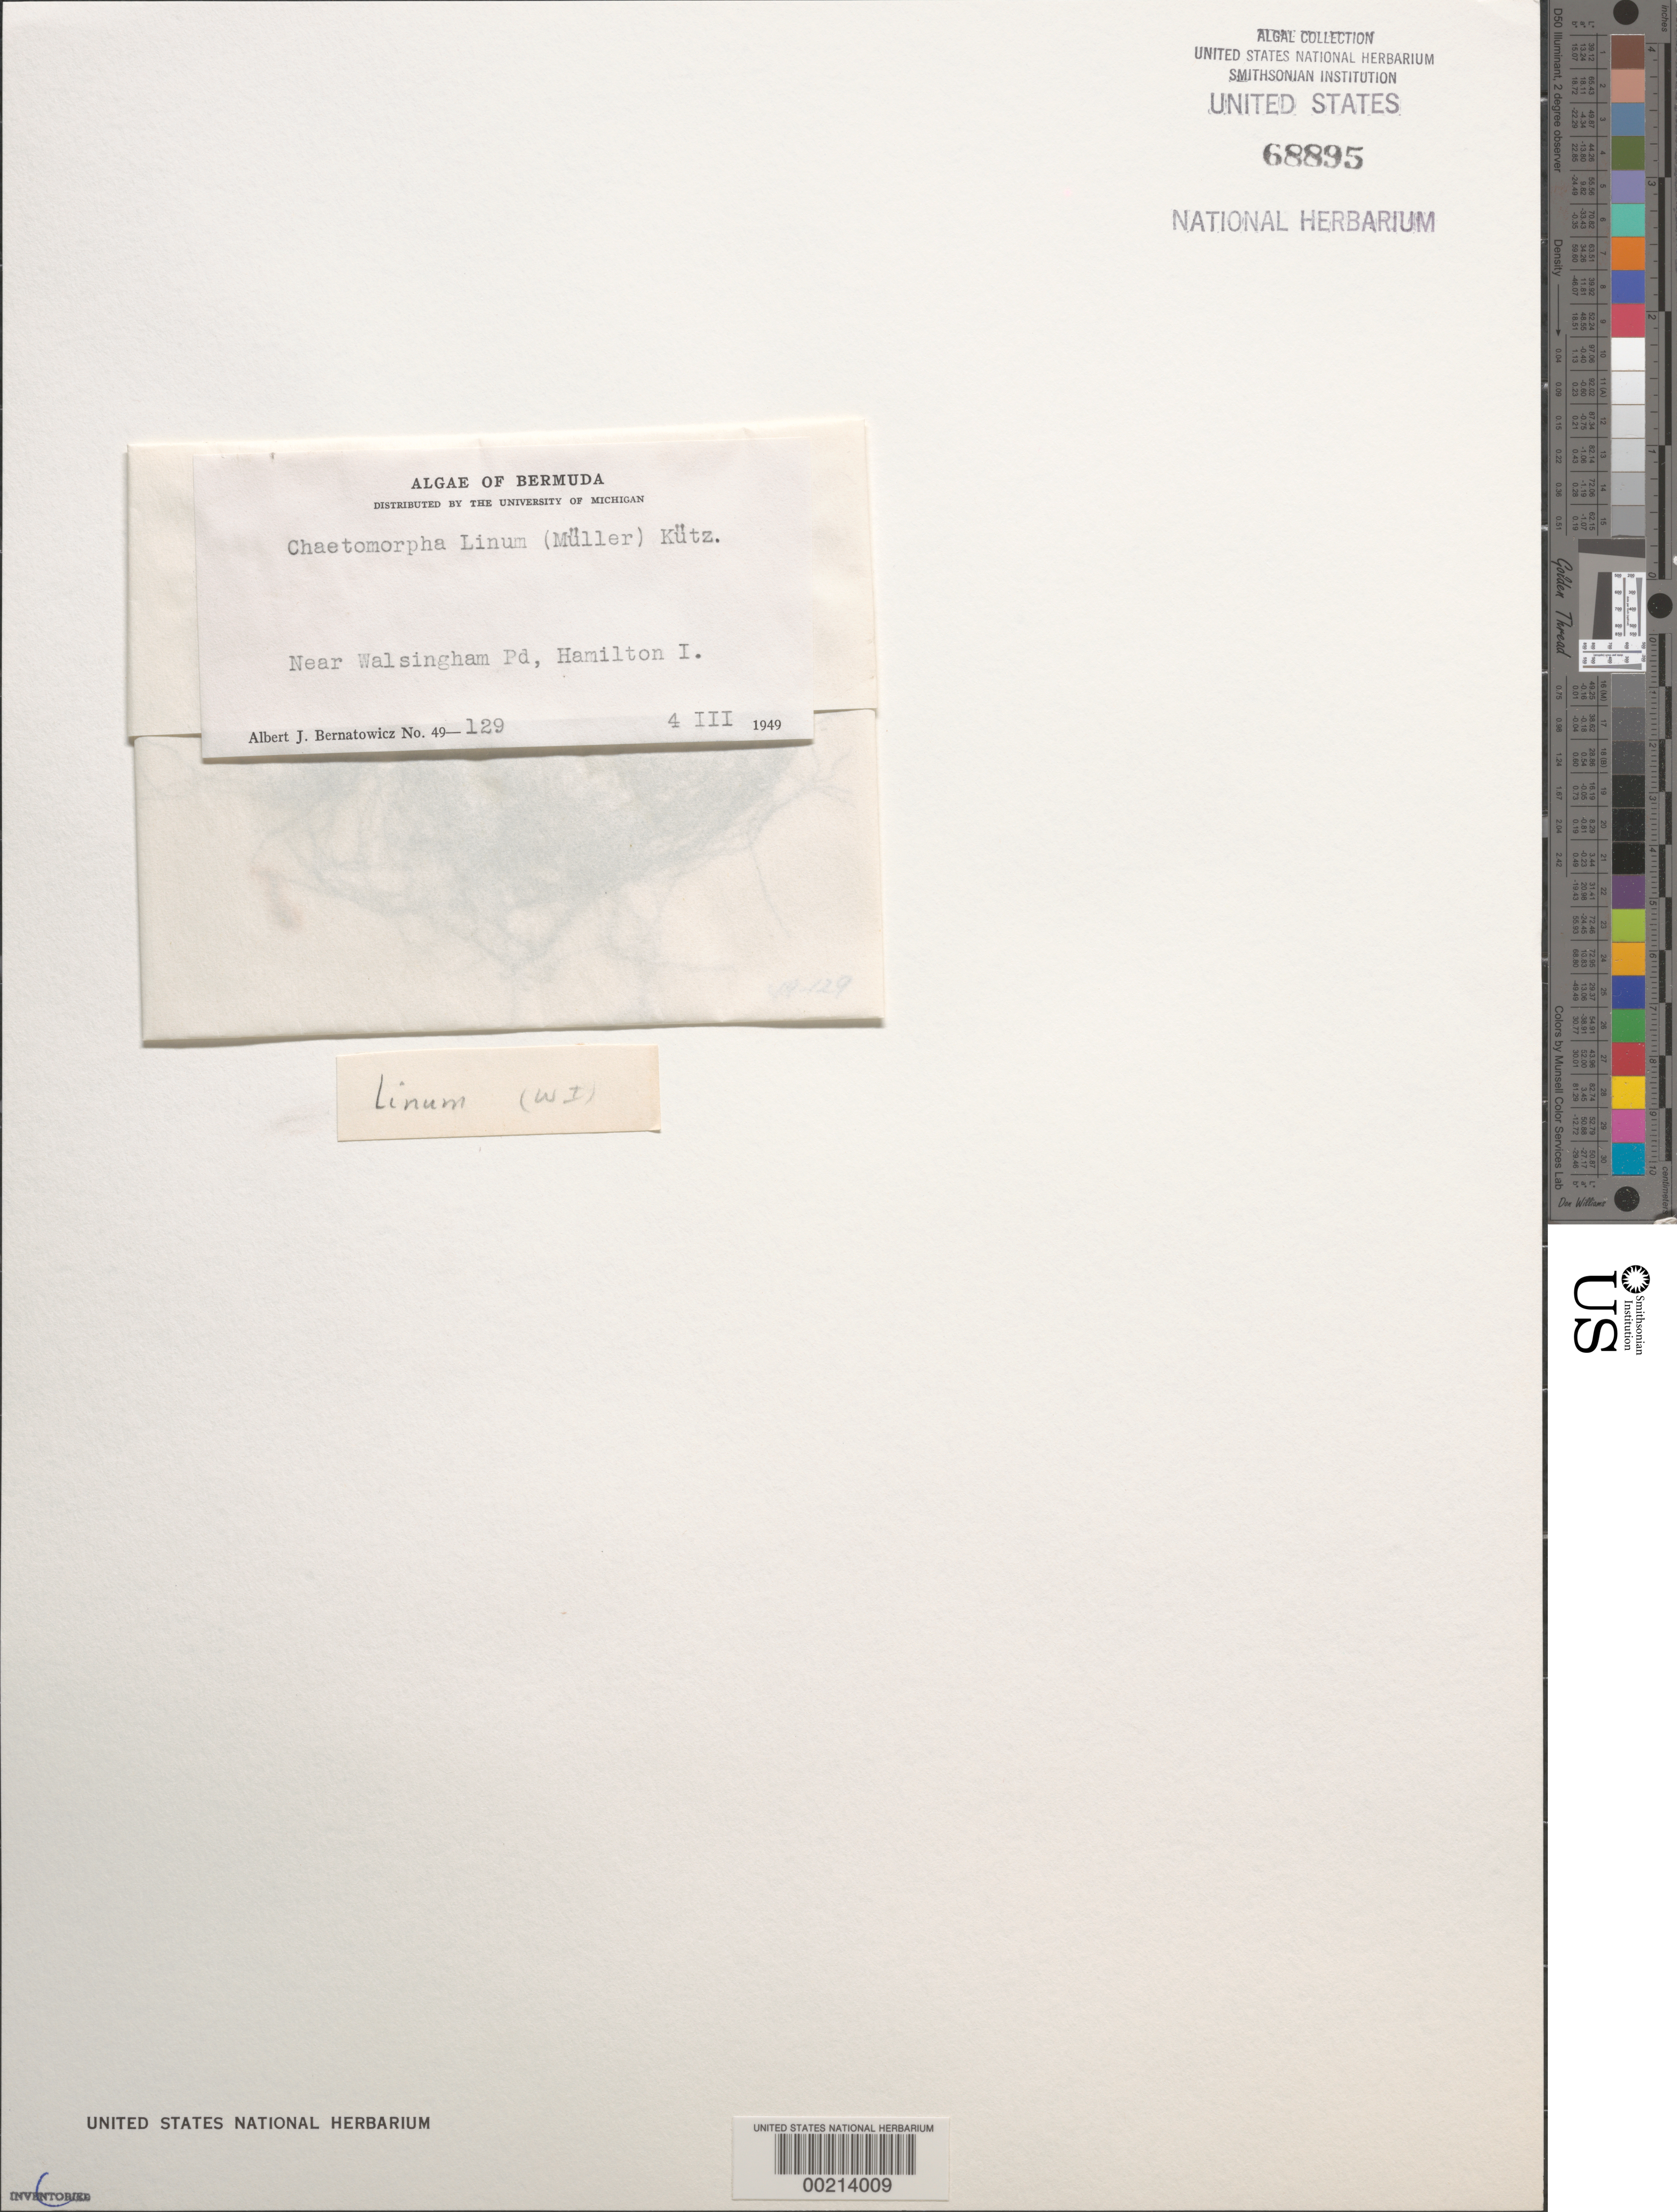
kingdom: Plantae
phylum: Chlorophyta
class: Ulvophyceae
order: Cladophorales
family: Cladophoraceae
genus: Chaetomorpha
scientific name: Chaetomorpha linum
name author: (O.F. Muell.) Kütz.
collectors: A. Bernatowicz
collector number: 49-129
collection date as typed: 04 Mar 1949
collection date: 1949-03-04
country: Bermuda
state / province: Hamilton Parish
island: Bermuda Island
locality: Near Walsingham Pond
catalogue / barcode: US 68895